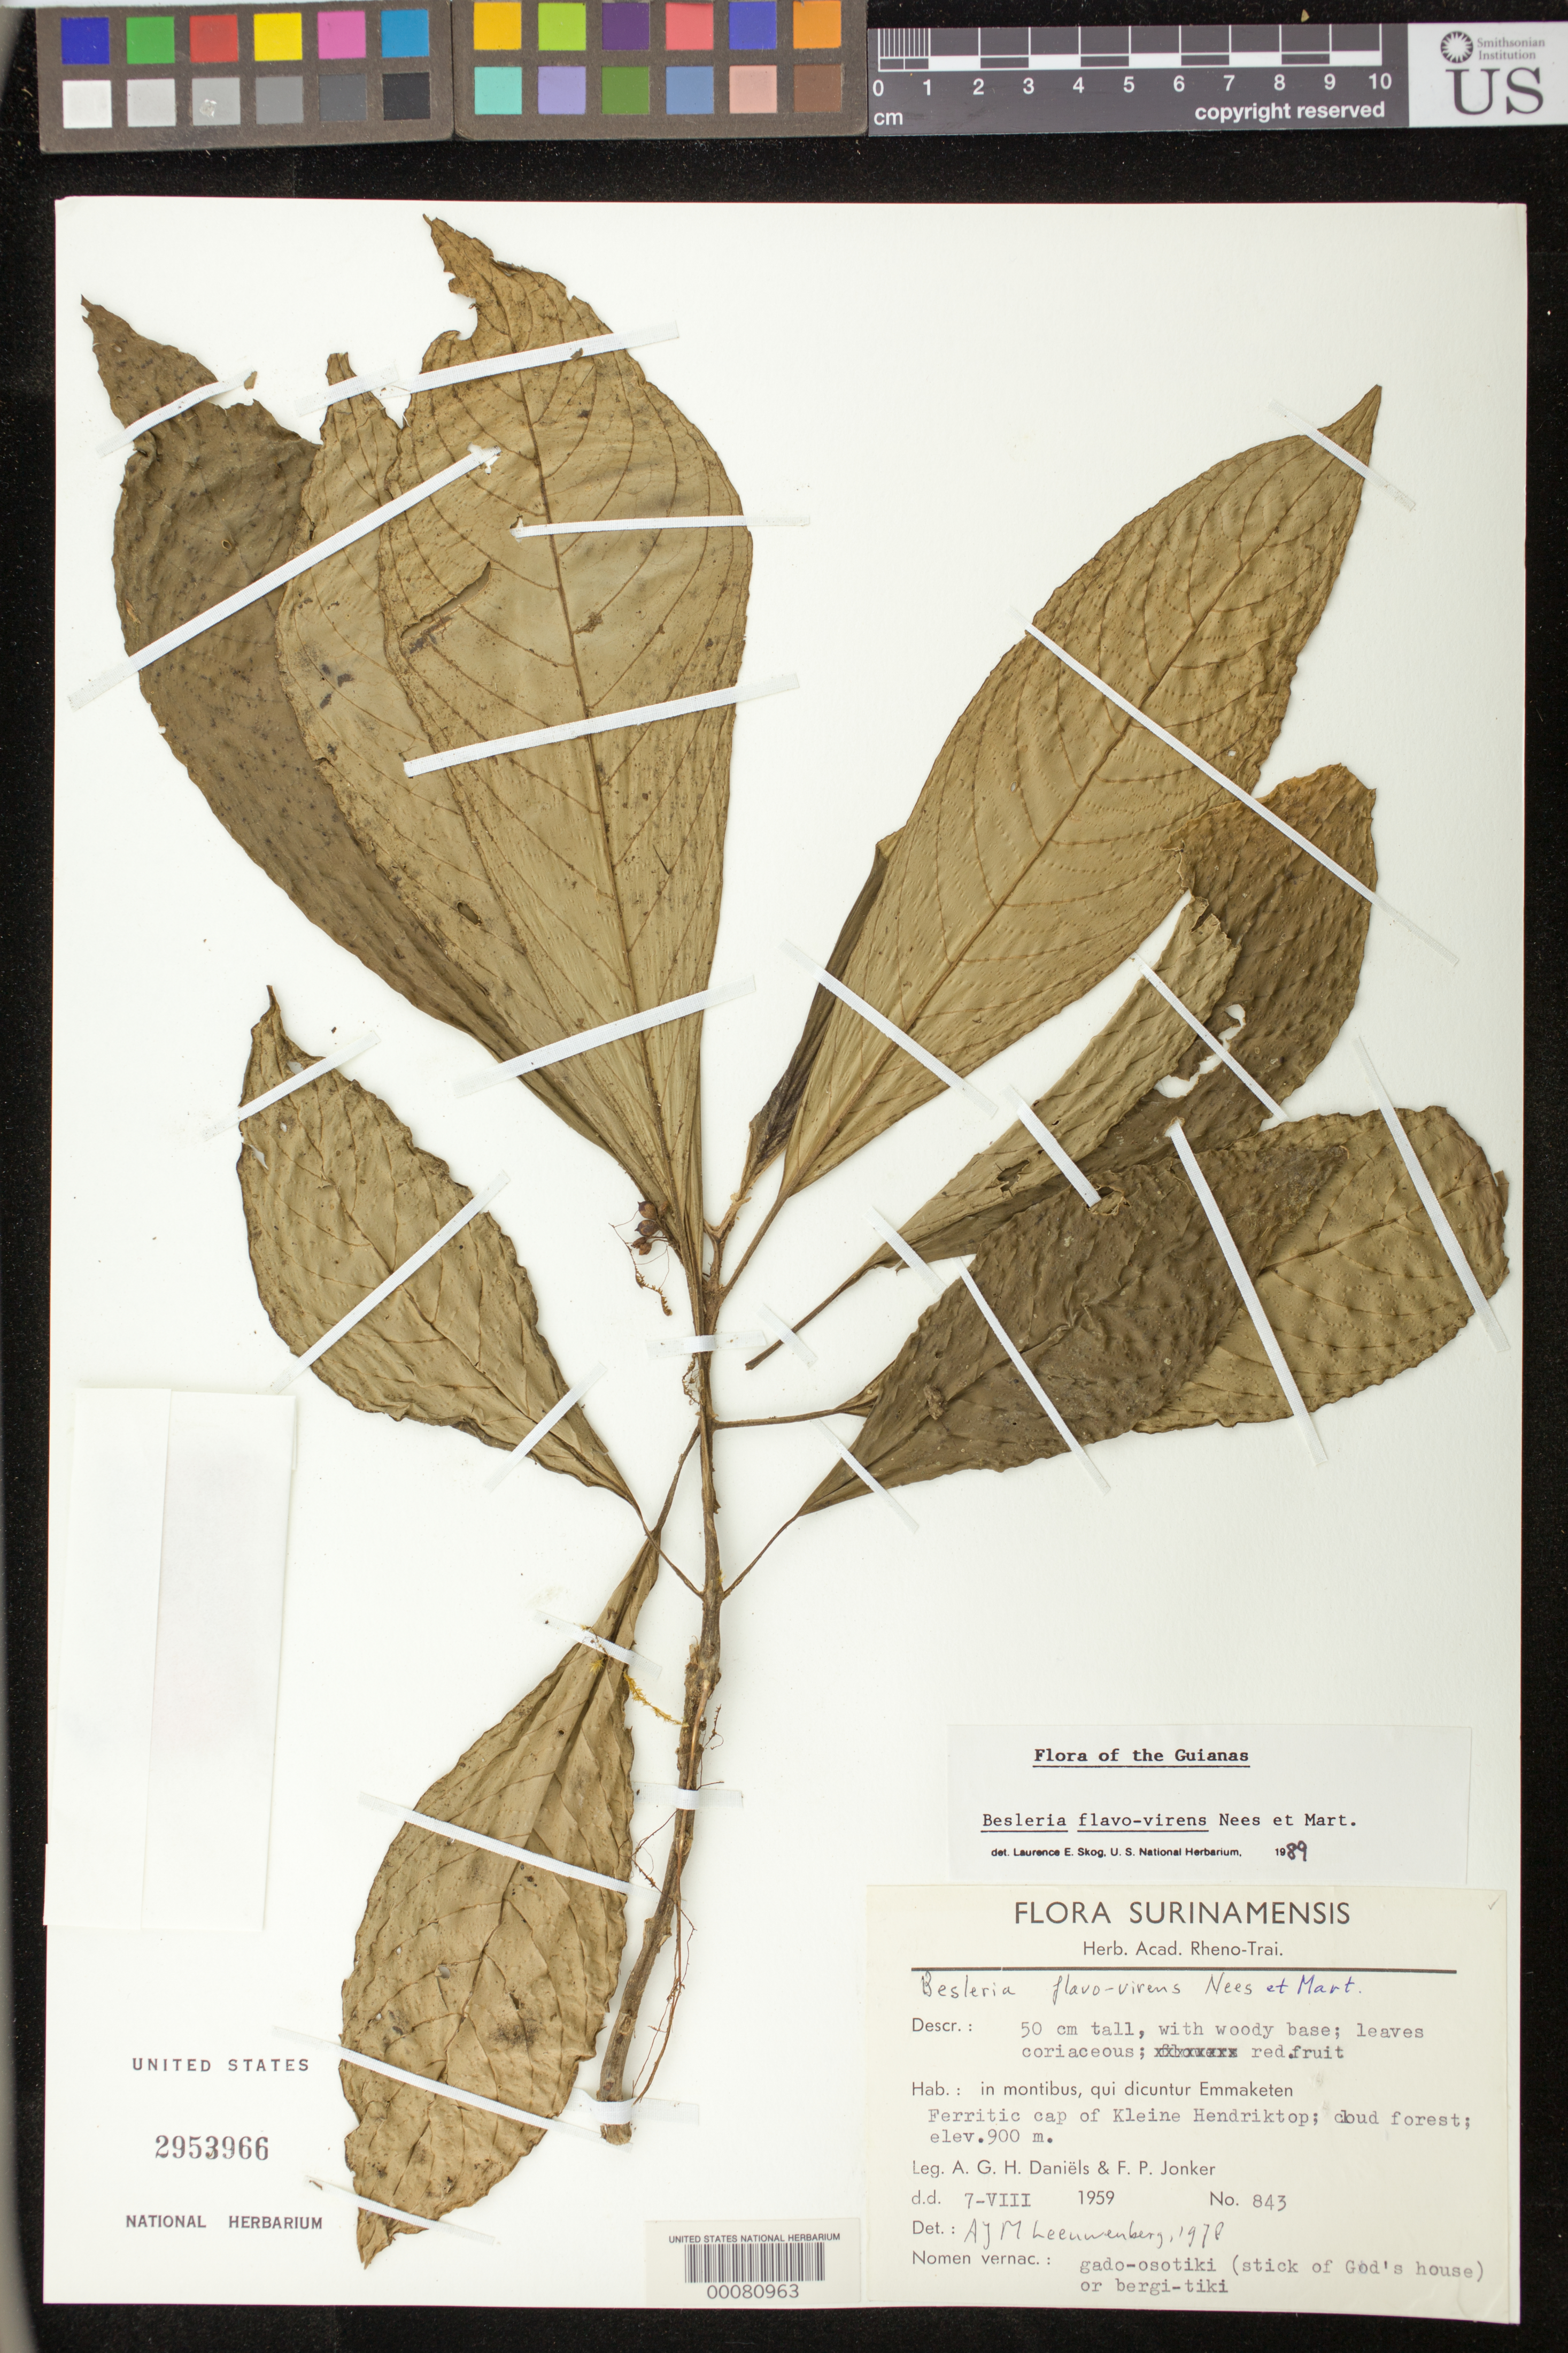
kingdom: Plantae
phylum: Tracheophyta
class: Magnoliopsida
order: Lamiales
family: Gesneriaceae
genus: Besleria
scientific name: Besleria flavo-virens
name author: Nees & Mart.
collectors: A. Daniëls & F. P. Jonker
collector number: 843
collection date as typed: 07 Aug 1959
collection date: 1959-08-07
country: Suriname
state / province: Sipaliwini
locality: Near Emmaketen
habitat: In mountains; ferritic cap of Kleine Hendriktop, cloud forest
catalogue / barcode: US 2953966